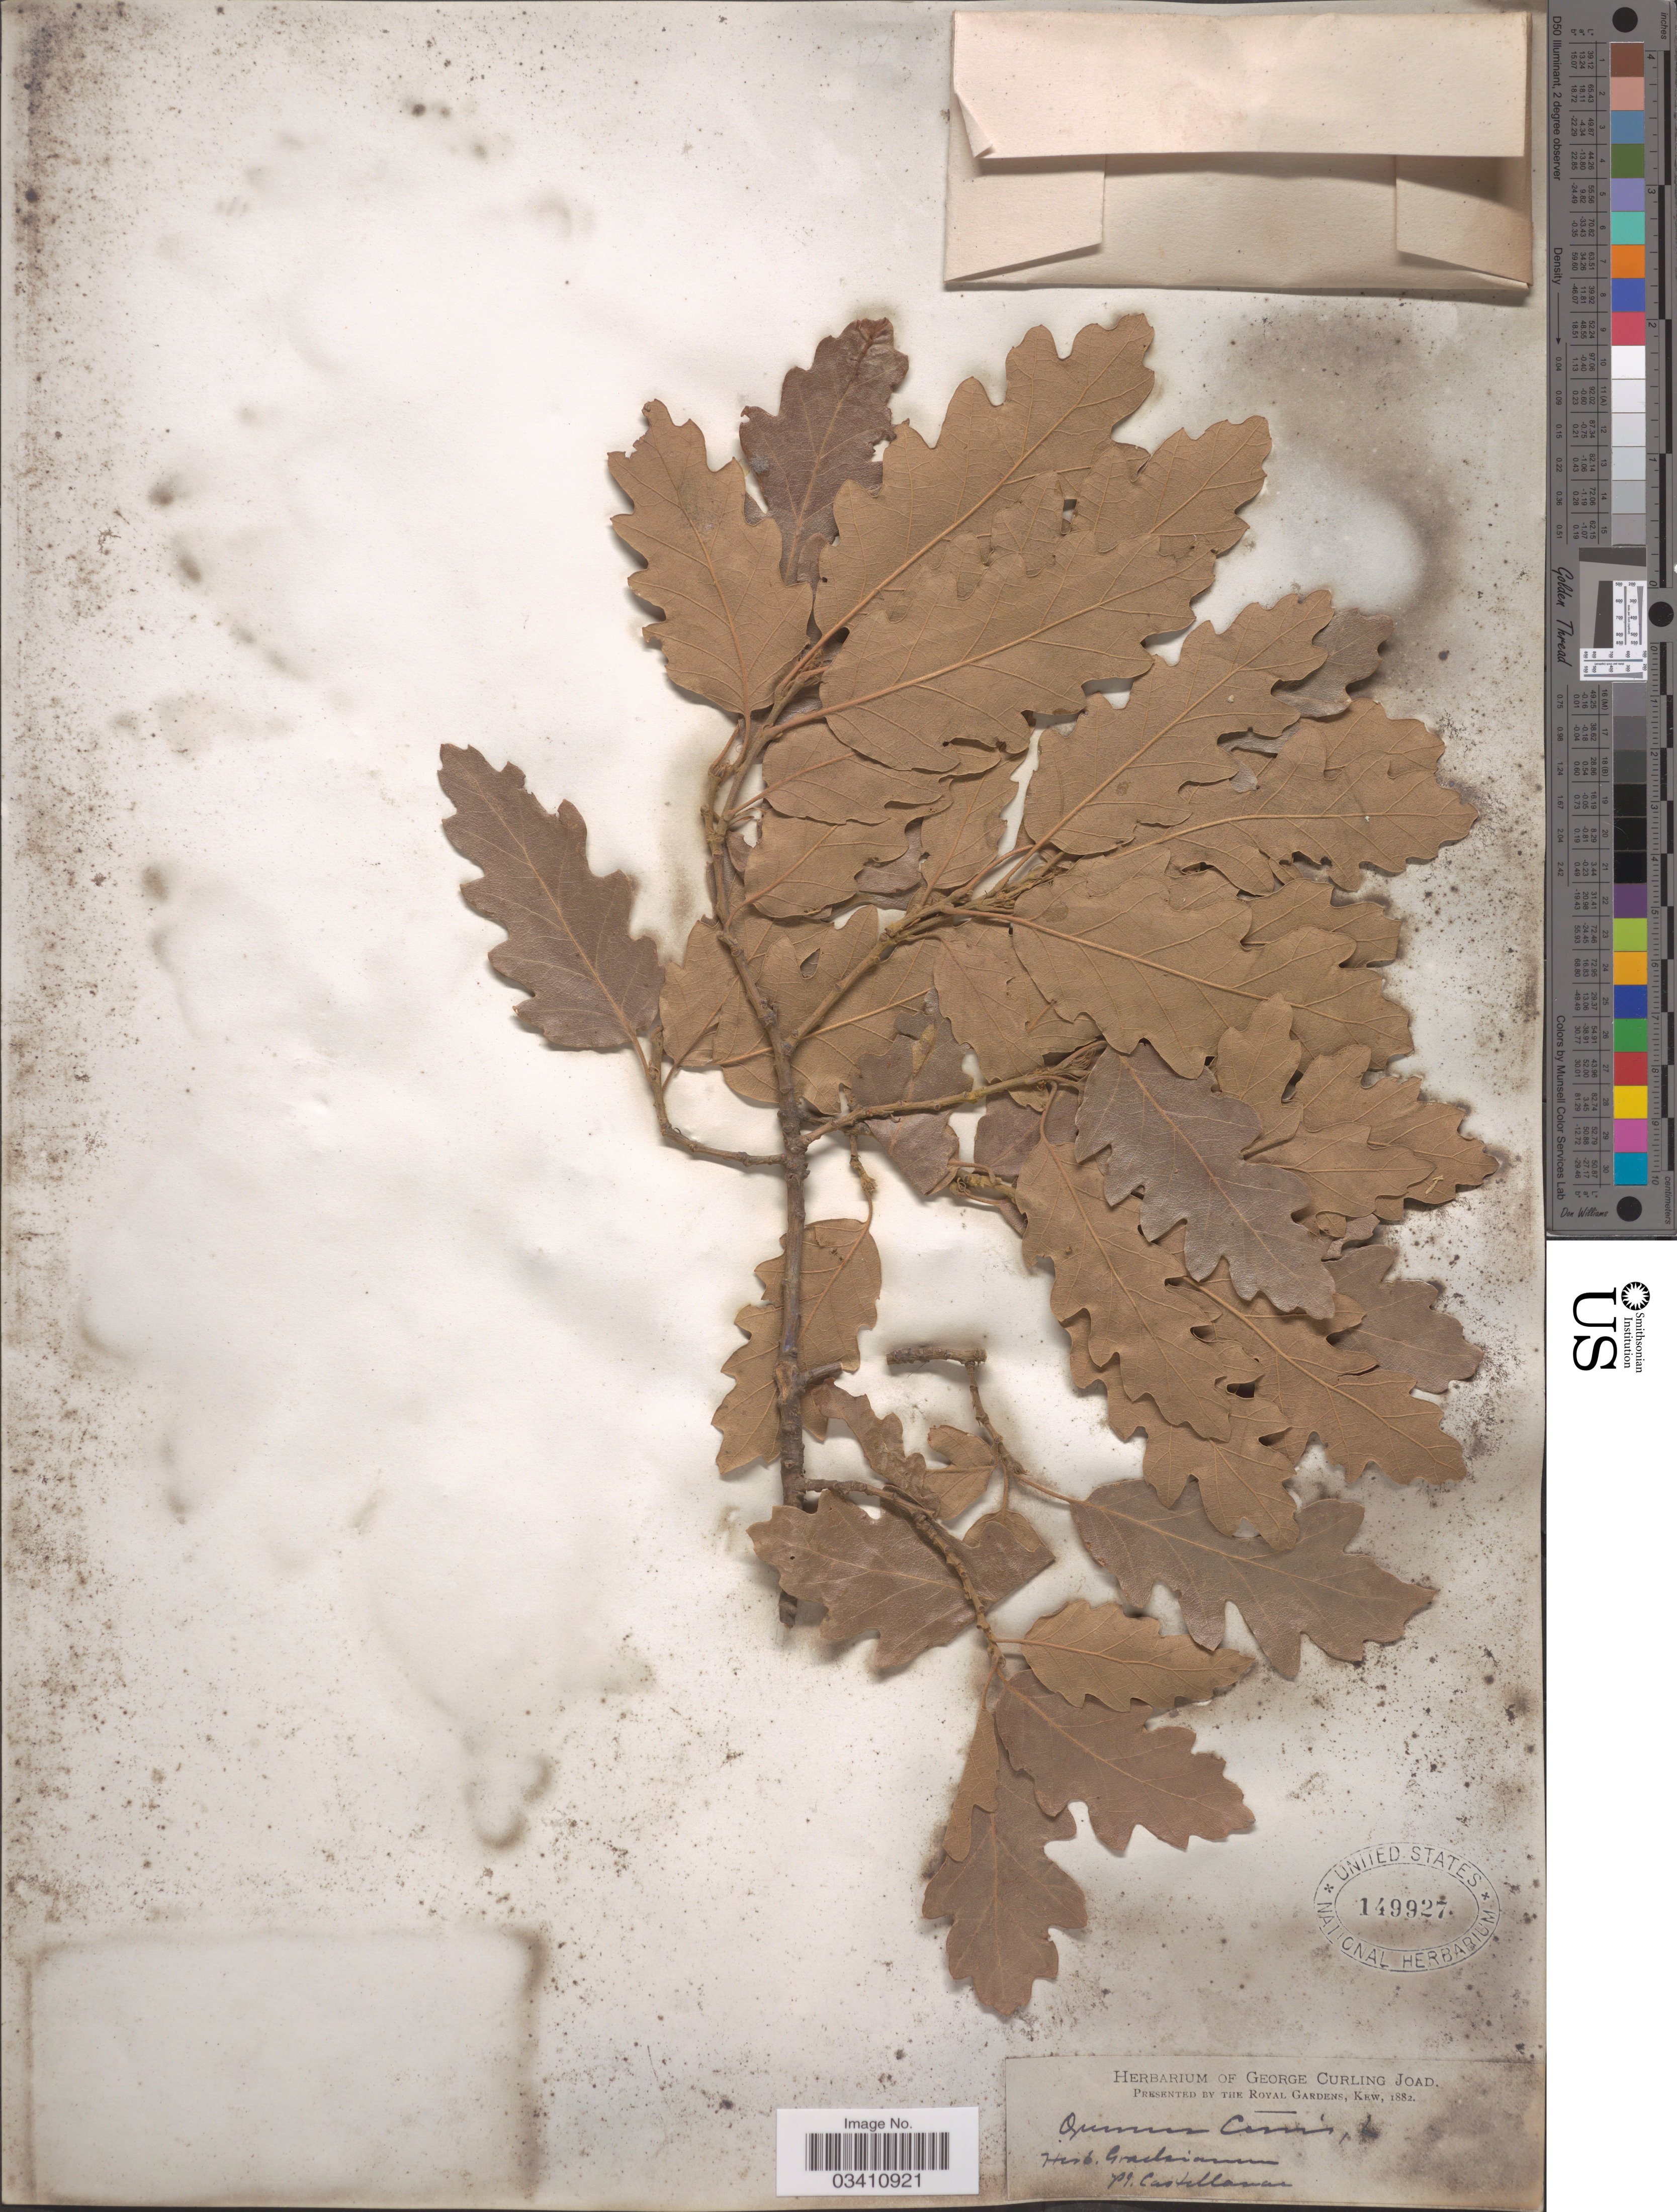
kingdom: Plantae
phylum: Tracheophyta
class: Magnoliopsida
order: Fagales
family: Fagaceae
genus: Quercus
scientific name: Quercus cerris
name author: L.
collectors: ex Herb. Graelsianum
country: Spain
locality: Castellanas.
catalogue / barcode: US 149927